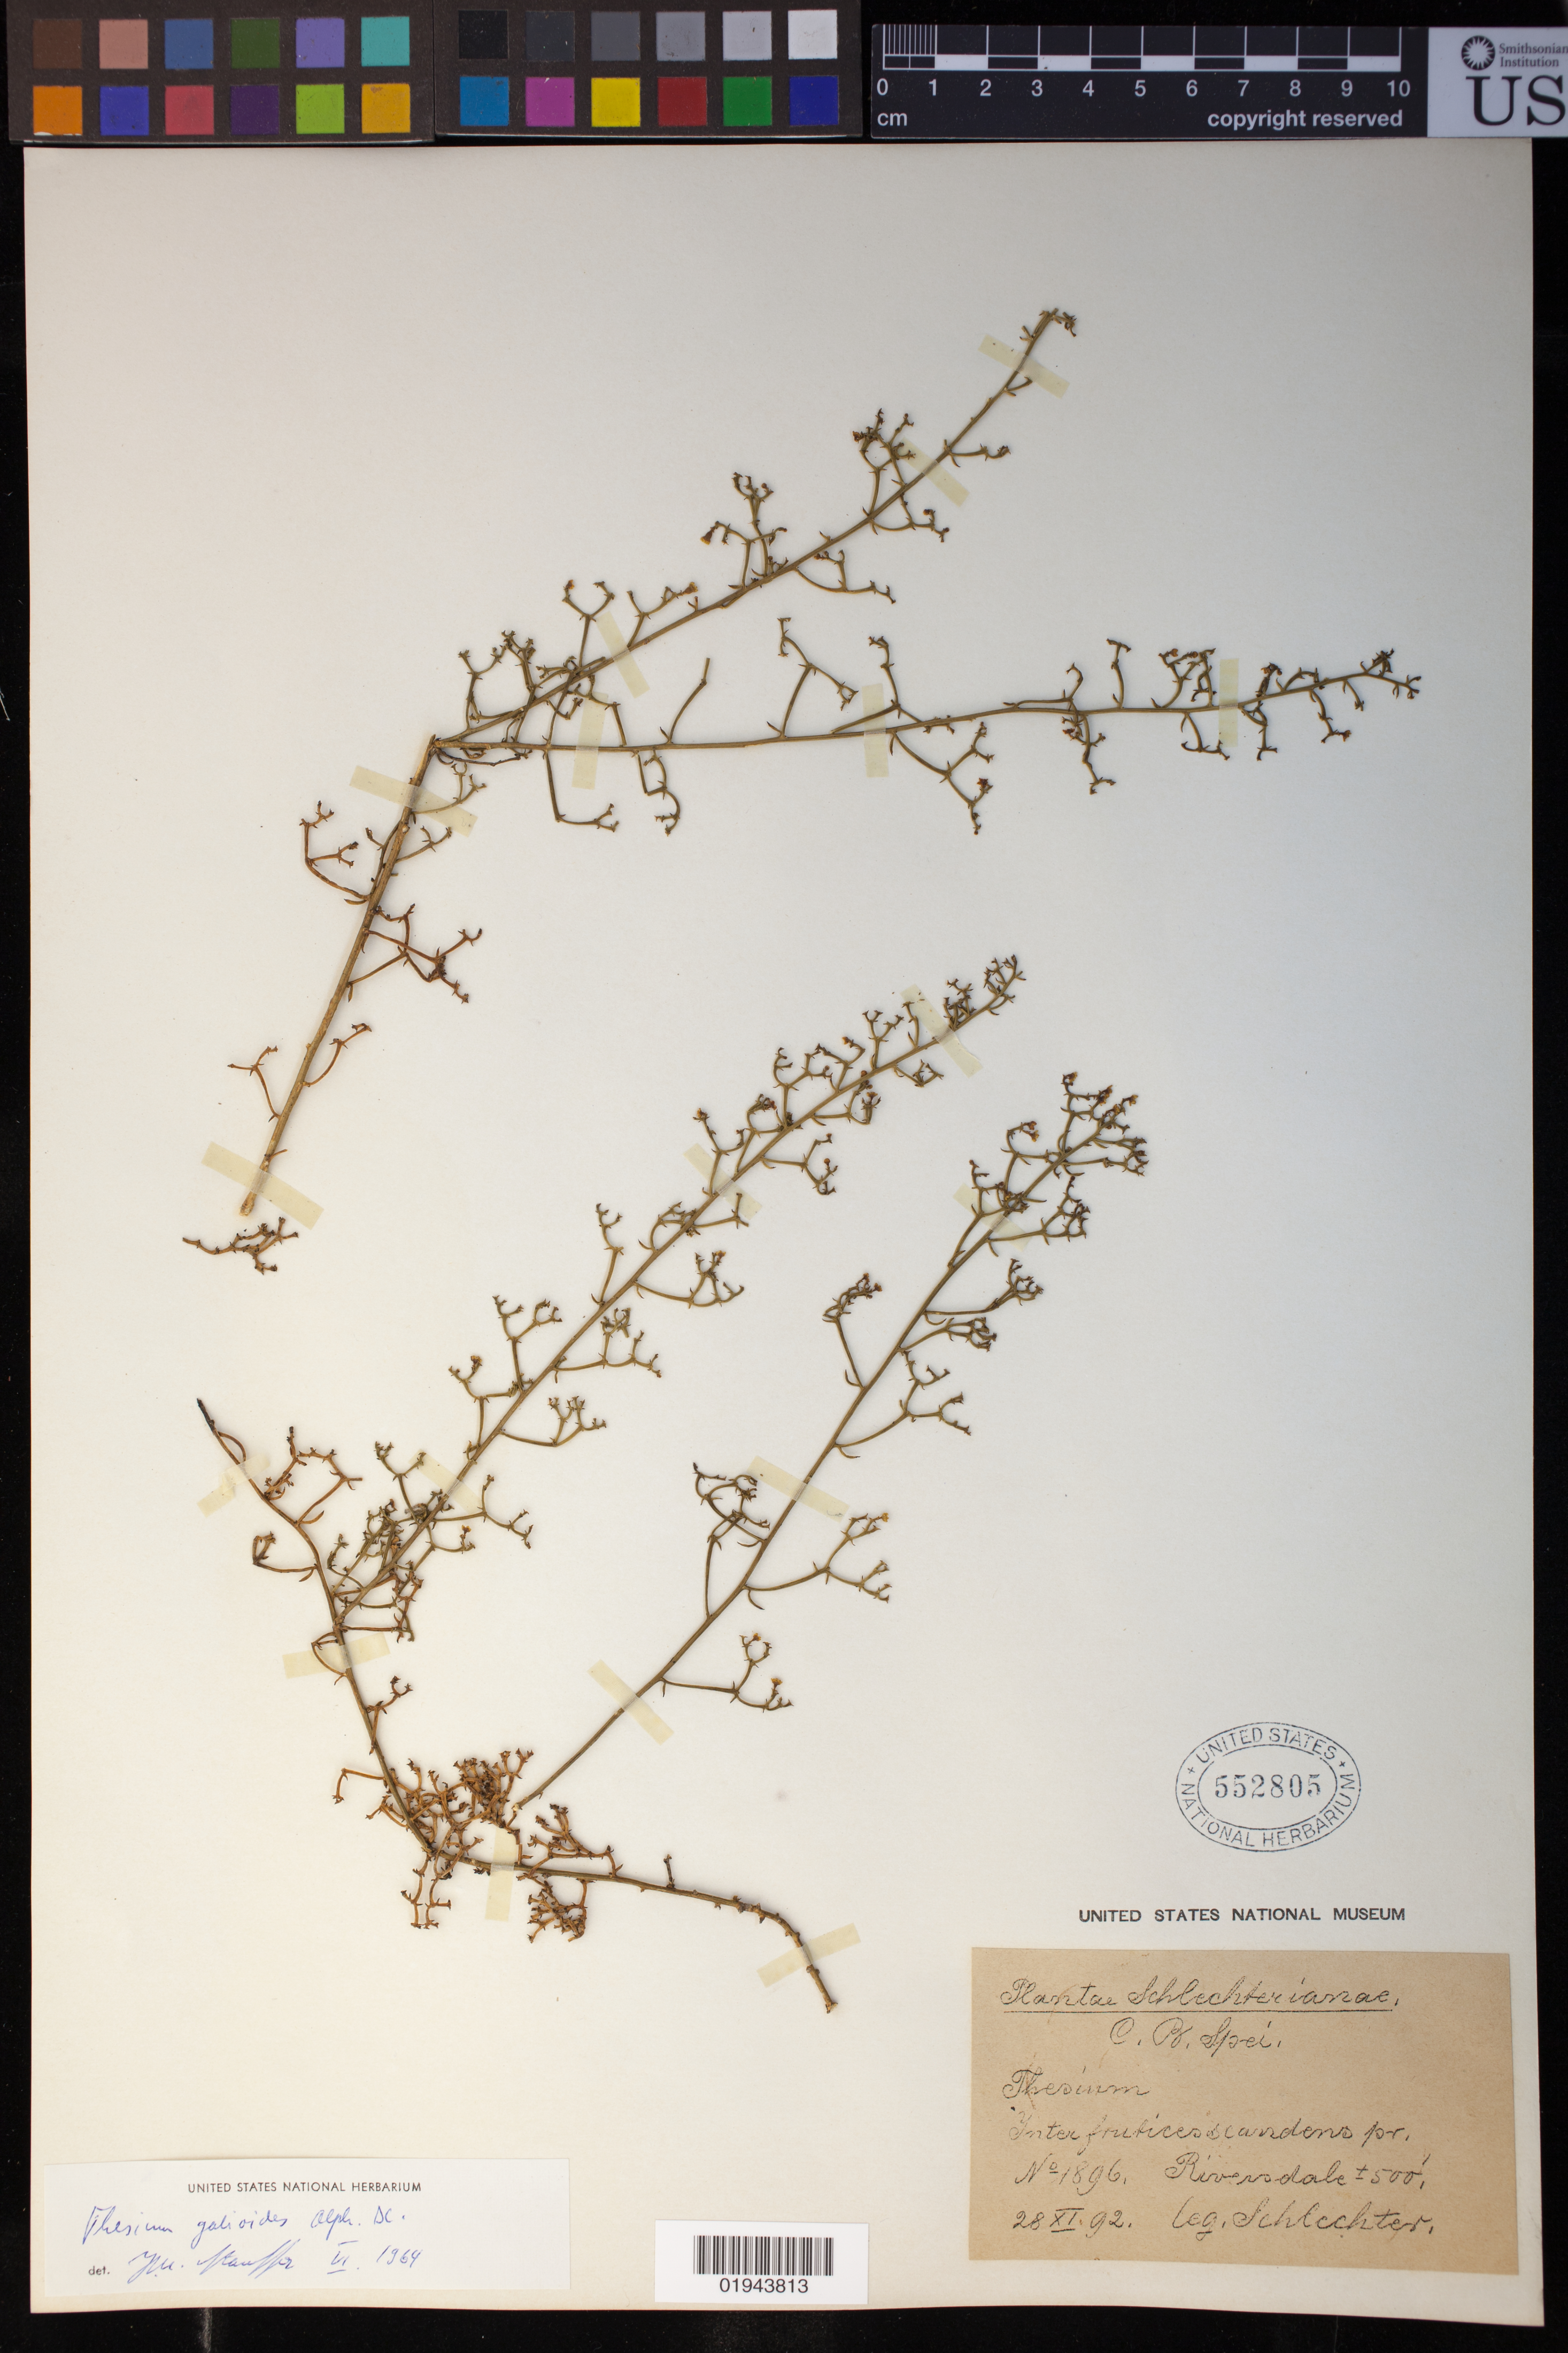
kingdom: Plantae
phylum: Tracheophyta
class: Magnoliopsida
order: Santalales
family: Thesiaceae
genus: Thesium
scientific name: Thesium galioides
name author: A. DC.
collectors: A. Schlechter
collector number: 1896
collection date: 1892-11-28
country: South Africa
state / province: Western Cape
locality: pr. Riversdale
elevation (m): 152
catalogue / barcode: US 552805